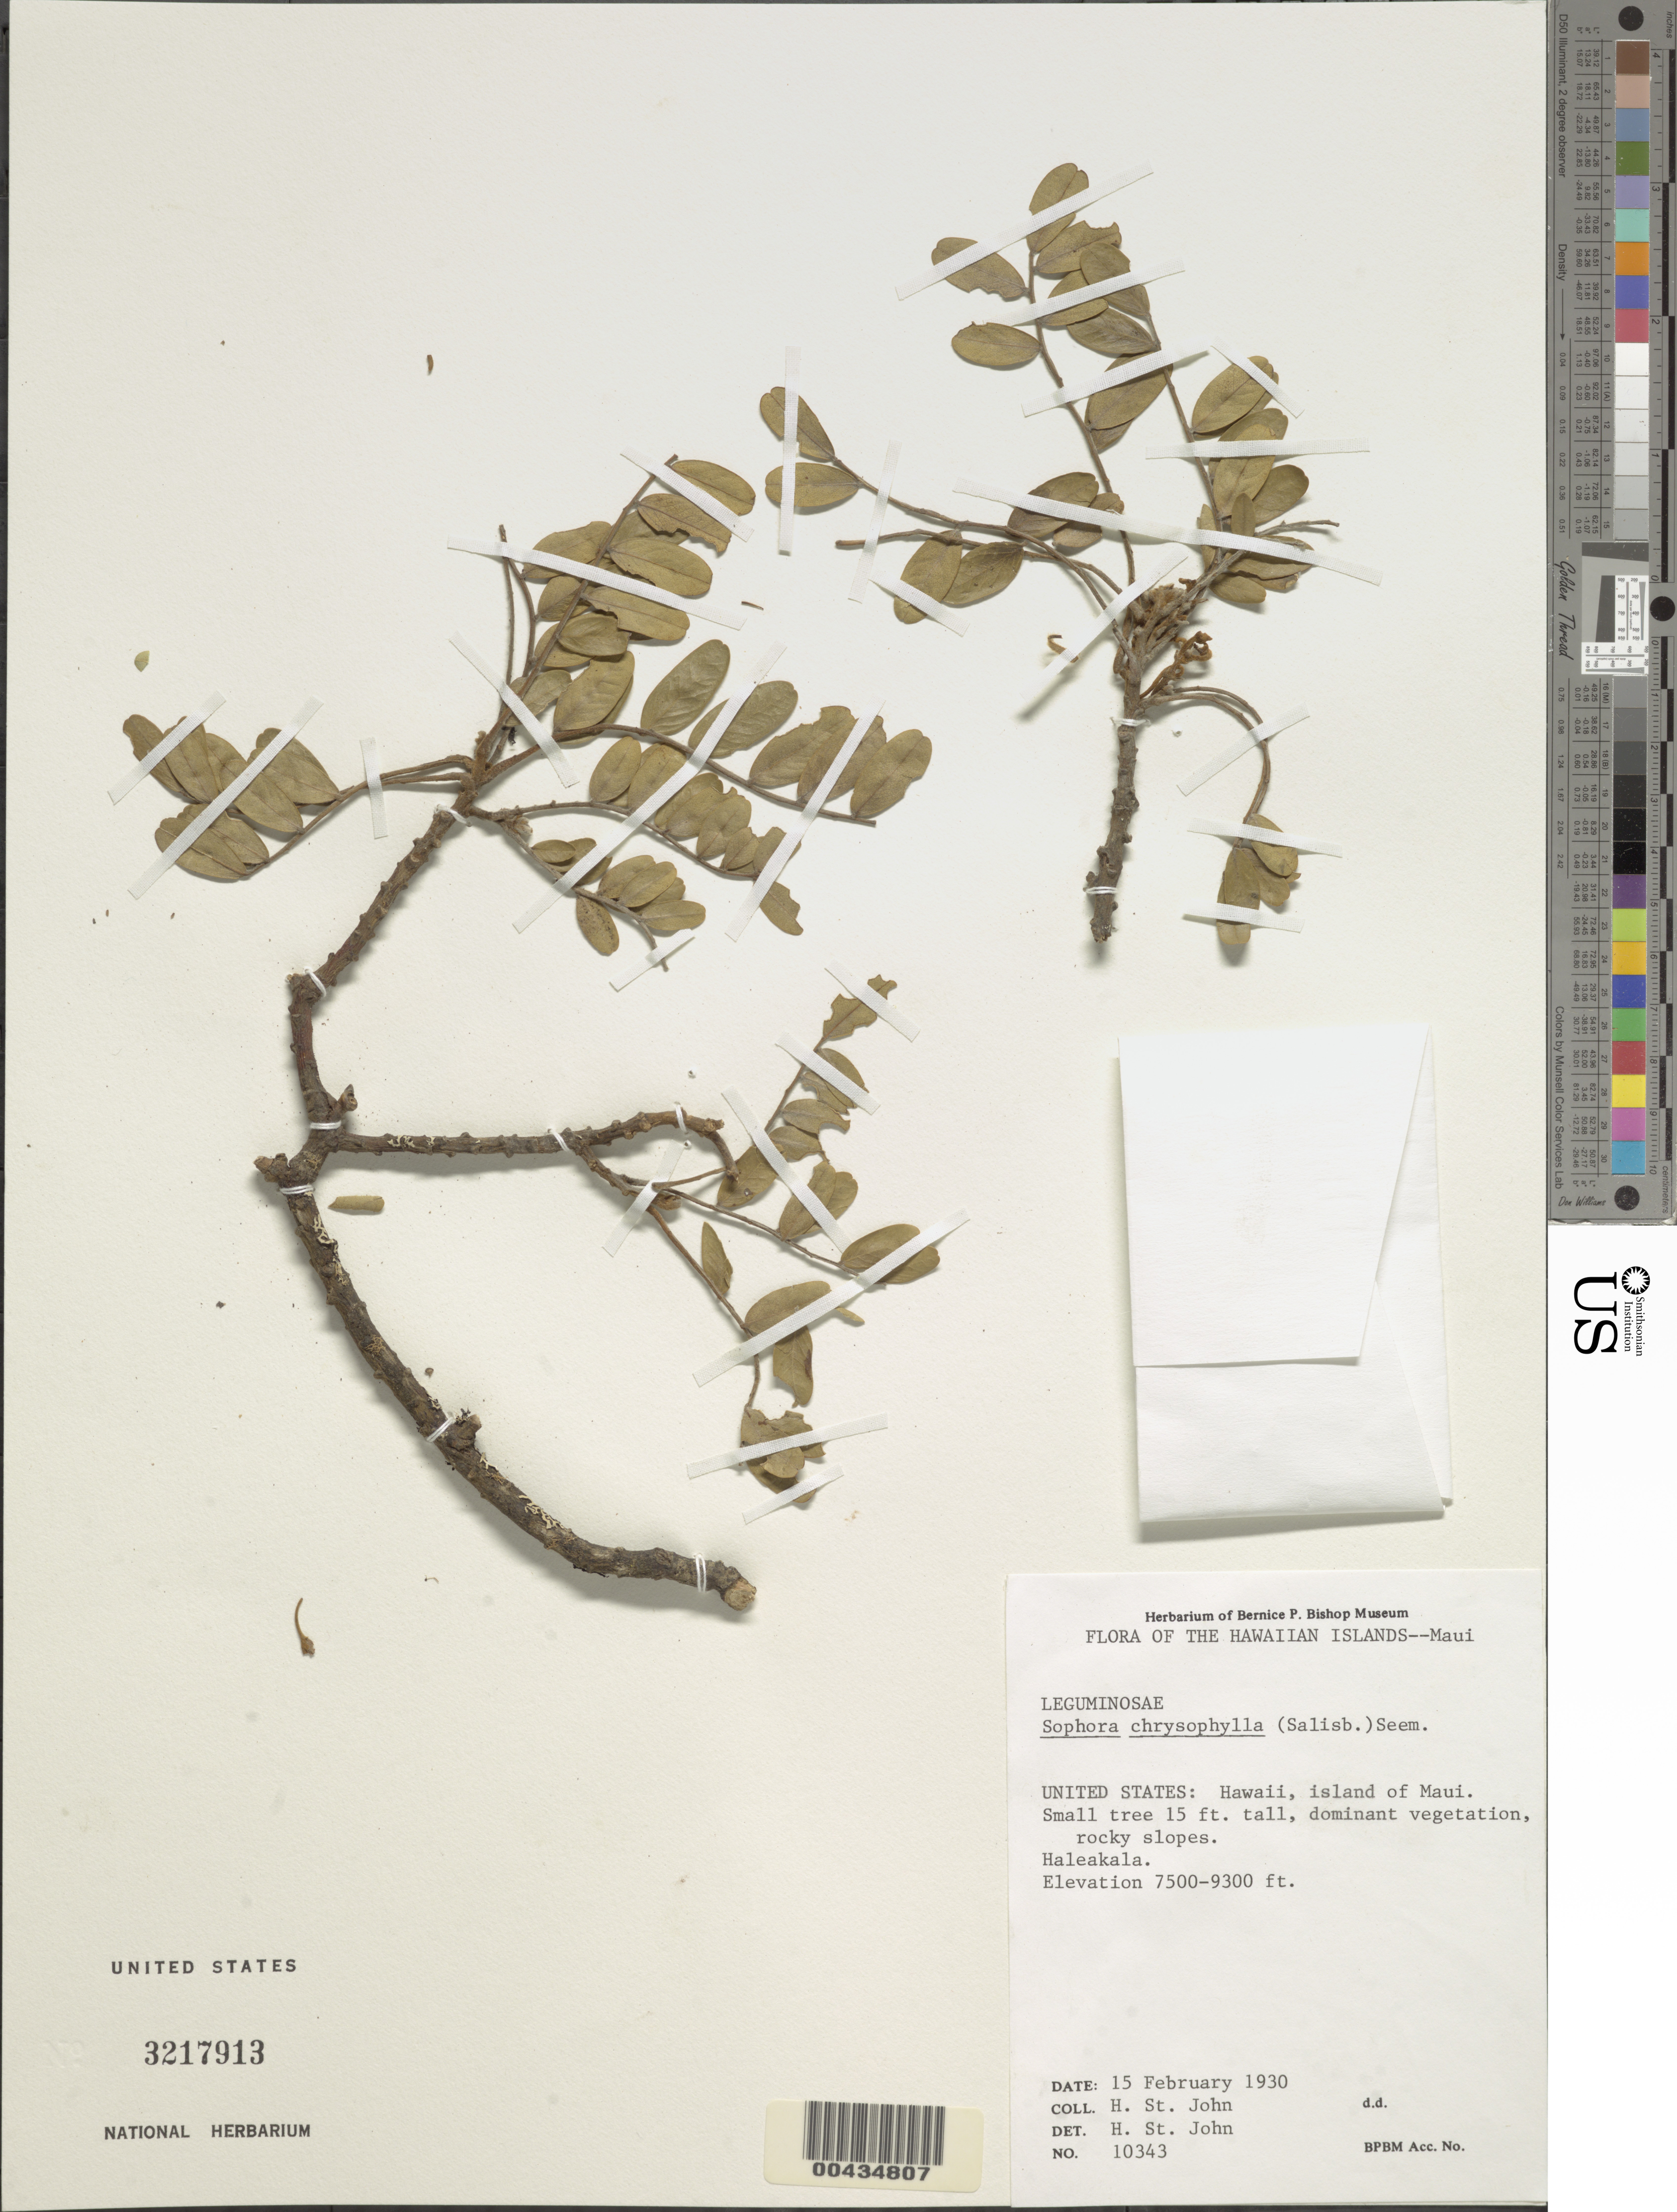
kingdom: Plantae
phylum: Tracheophyta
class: Magnoliopsida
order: Fabales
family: Fabaceae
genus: Sophora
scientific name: Sophora chrysophylla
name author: (Salisb.) Seem.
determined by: St. John, H.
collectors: H. St. John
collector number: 10343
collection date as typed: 15 Feb 1930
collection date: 1930-02-15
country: United States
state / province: Hawaii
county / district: Maui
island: Maui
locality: Haleakala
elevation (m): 2286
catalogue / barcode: US 3217913